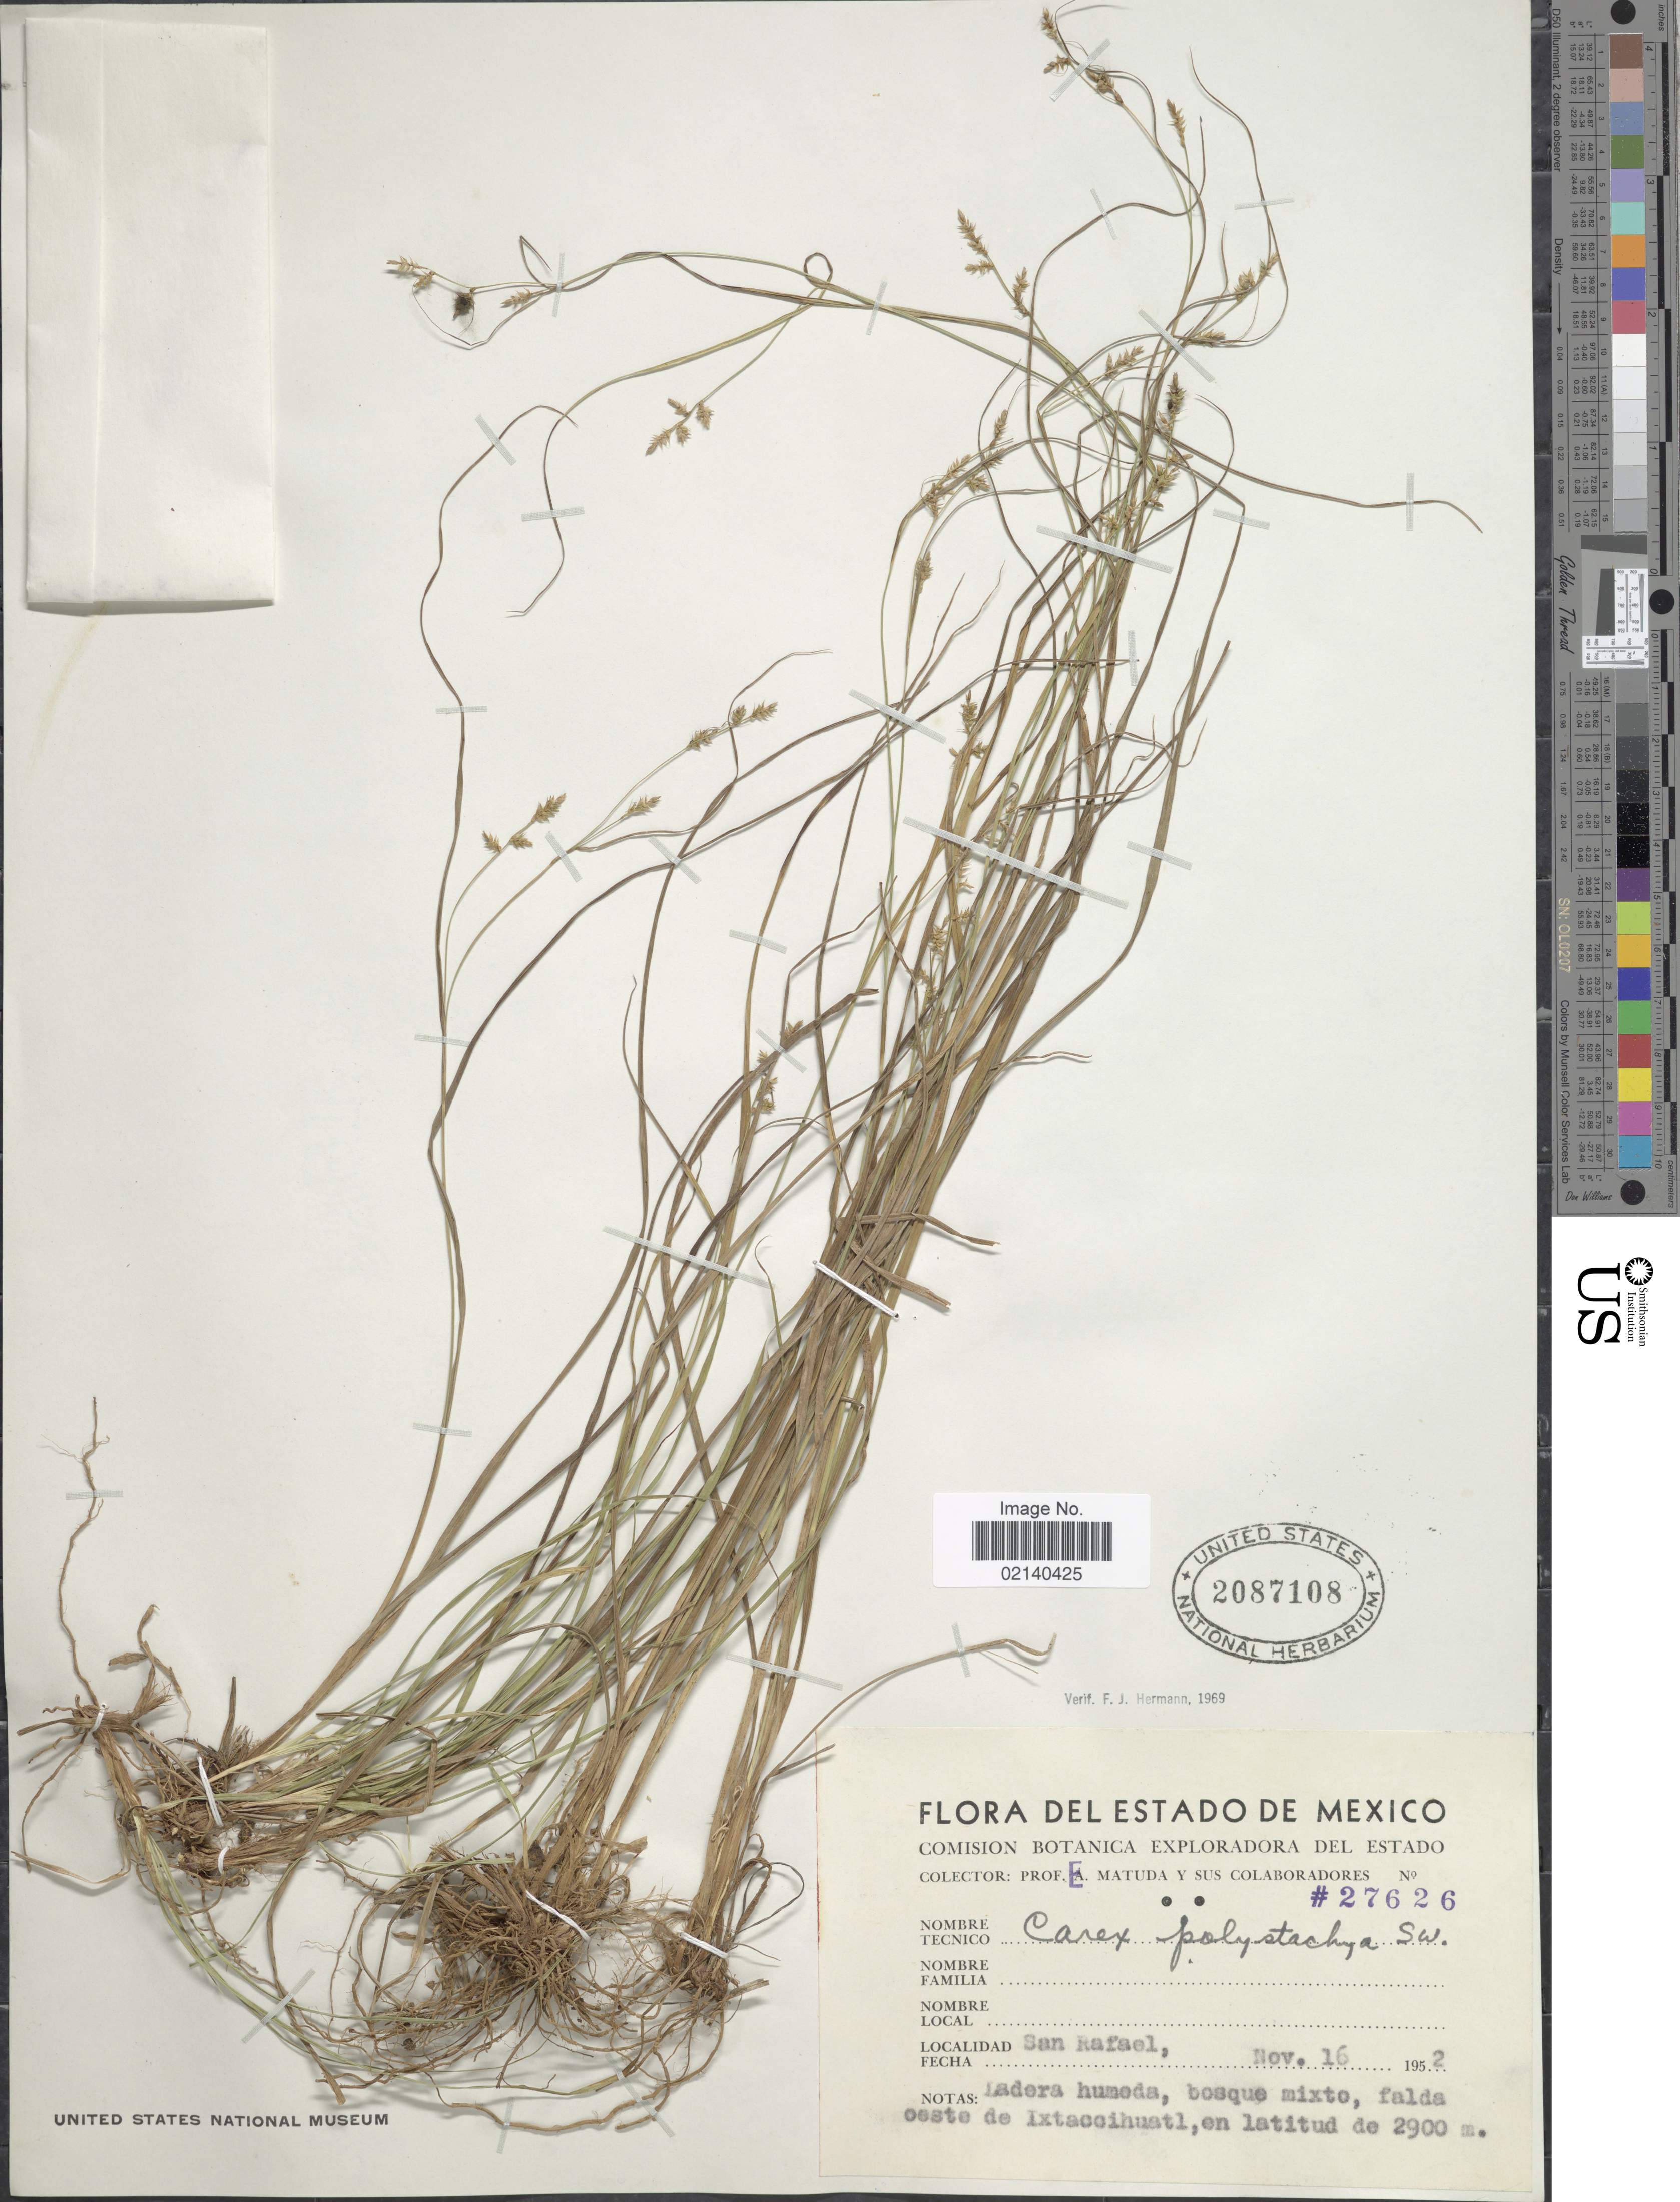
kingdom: Plantae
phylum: Tracheophyta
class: Liliopsida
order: Poales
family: Cyperaceae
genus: Carex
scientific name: Carex polystachya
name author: Sw. ex Wahlenb.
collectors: E. Matuda & Sus Colaboradores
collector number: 27626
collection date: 1952-11-16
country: Mexico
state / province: México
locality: Del Estado de Mexico, San Rafael, ladera humeda, falda oeste de Ixtaccihuatl.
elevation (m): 2900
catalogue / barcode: US 2087108